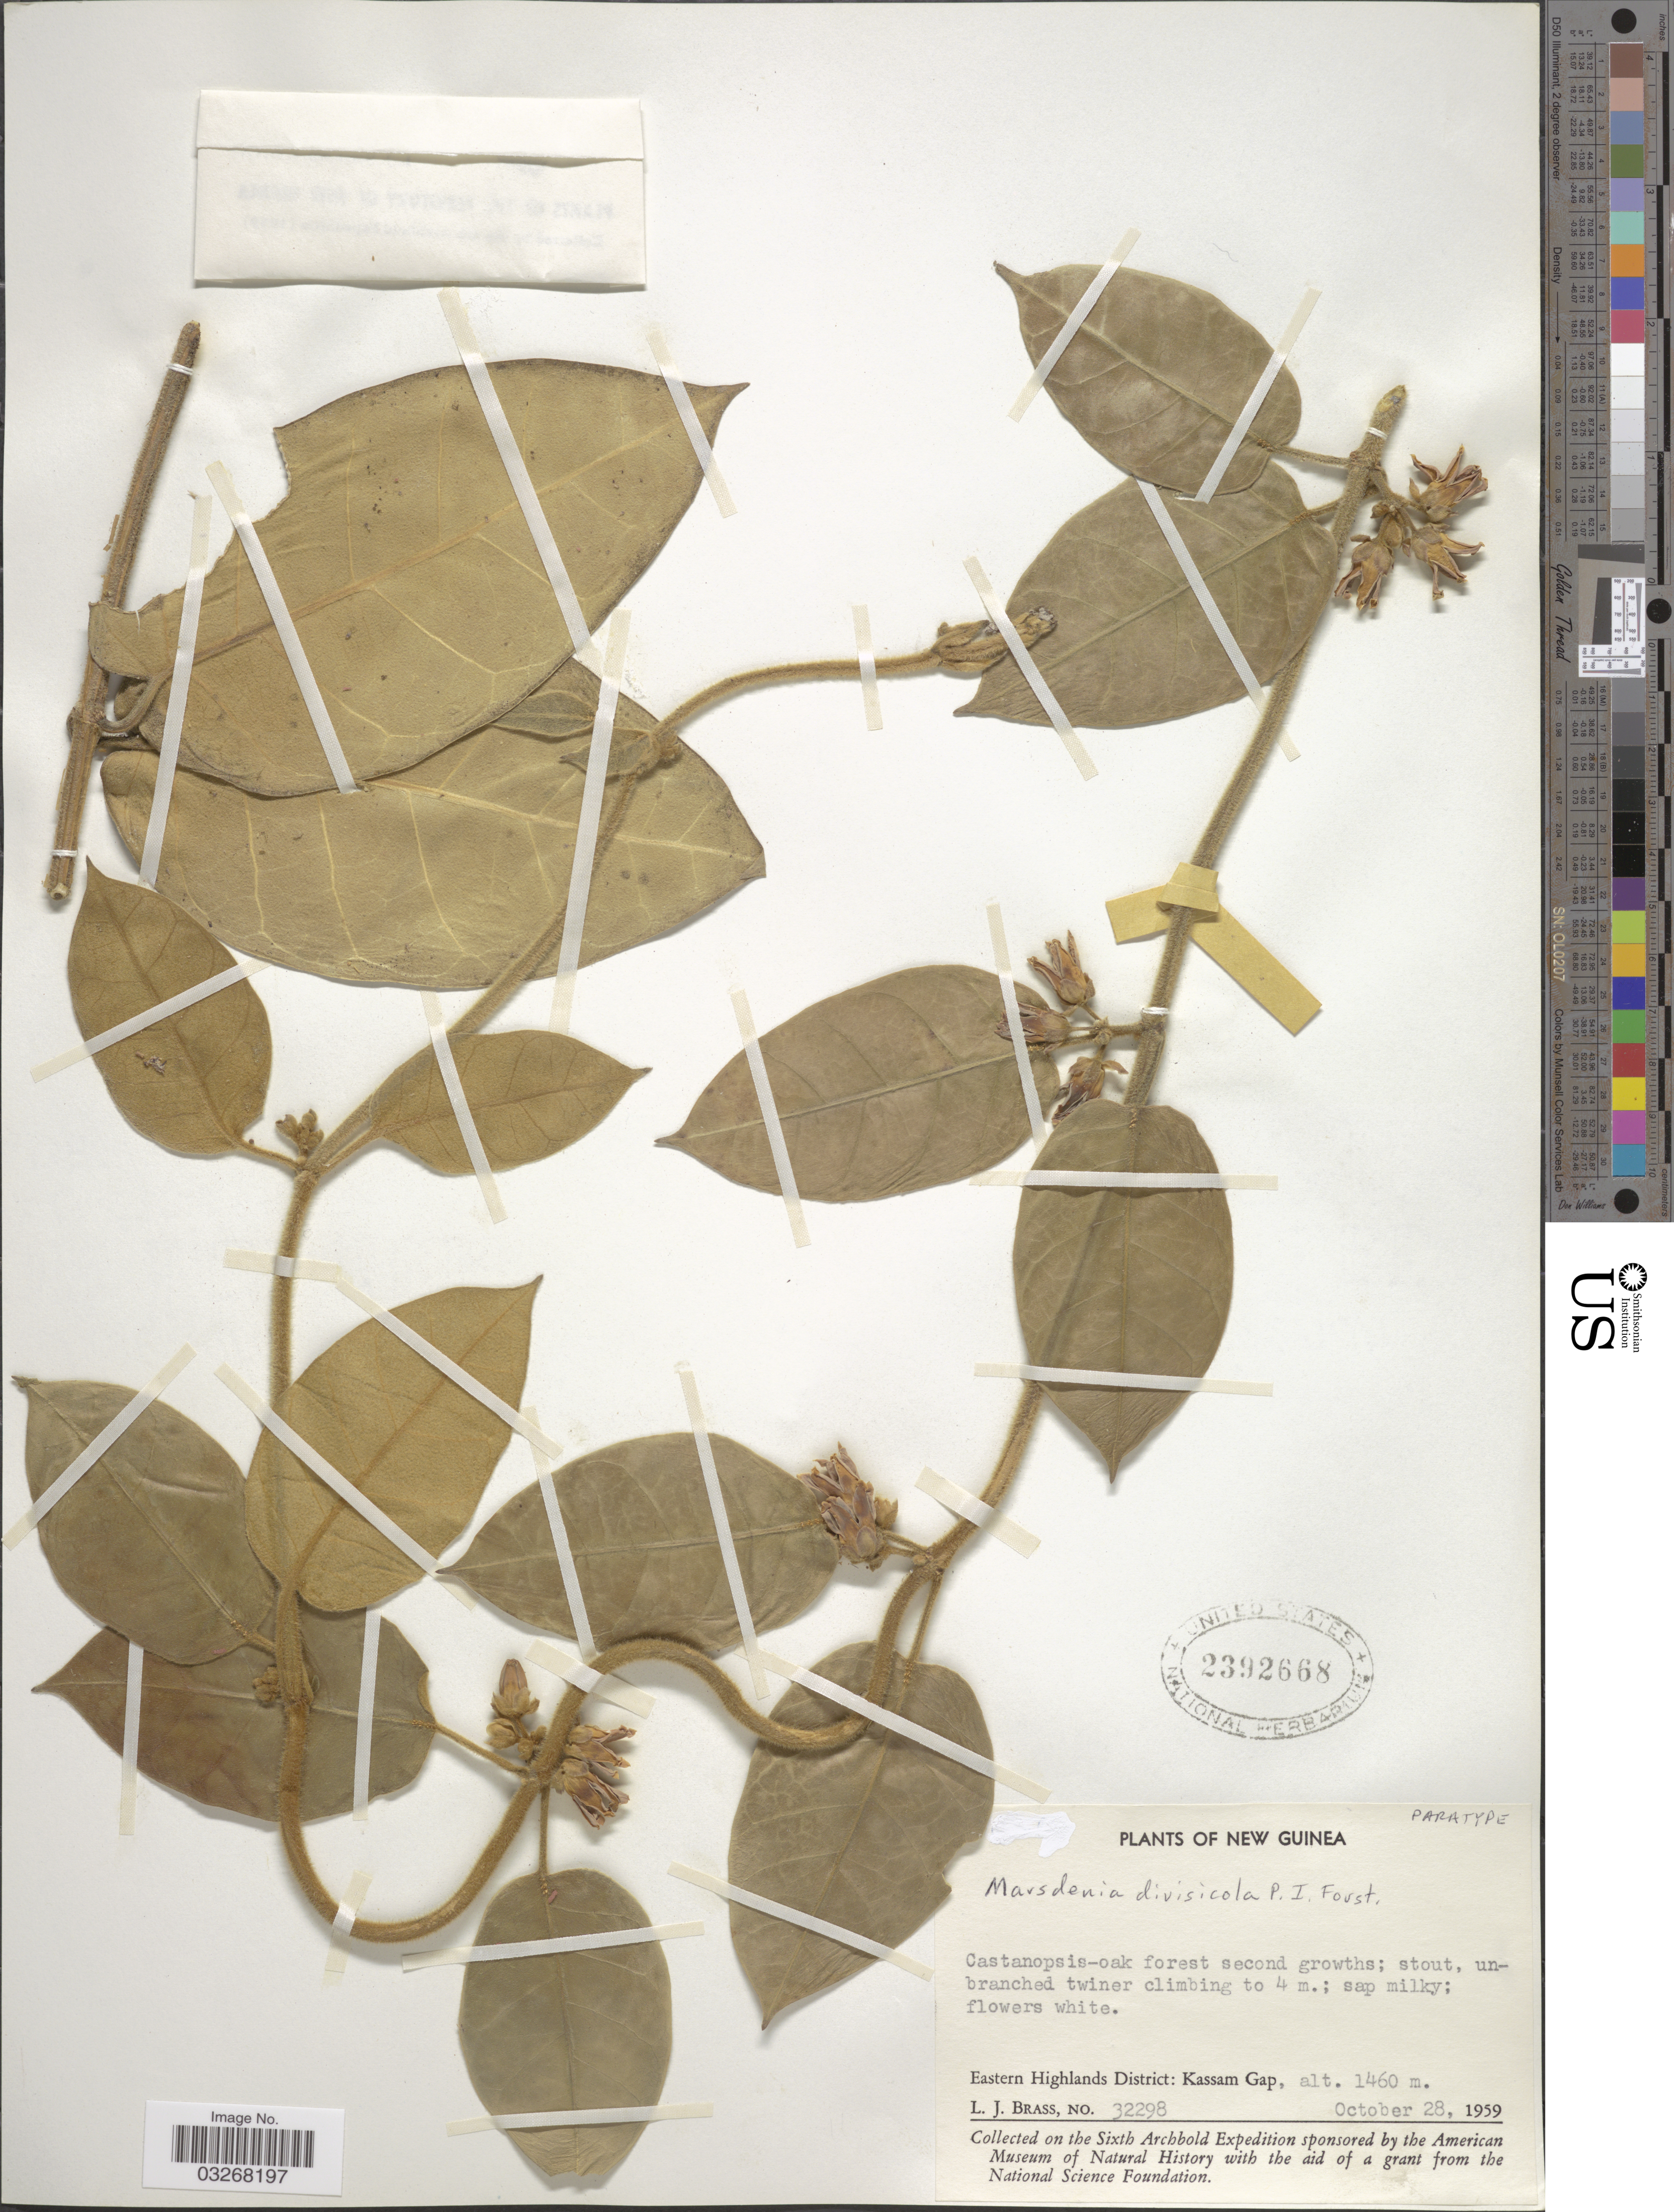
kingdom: Plantae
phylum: Tracheophyta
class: Magnoliopsida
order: Gentianales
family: Apocynaceae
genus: Marsdenia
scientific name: Marsdenia divisicloa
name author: P.I. Forst.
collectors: L. J. Brass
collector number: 32298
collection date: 1959-10-28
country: Papua New Guinea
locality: New Guinea. Eastern Highlands District: Kassam Gap.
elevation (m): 1460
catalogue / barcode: US 2392668